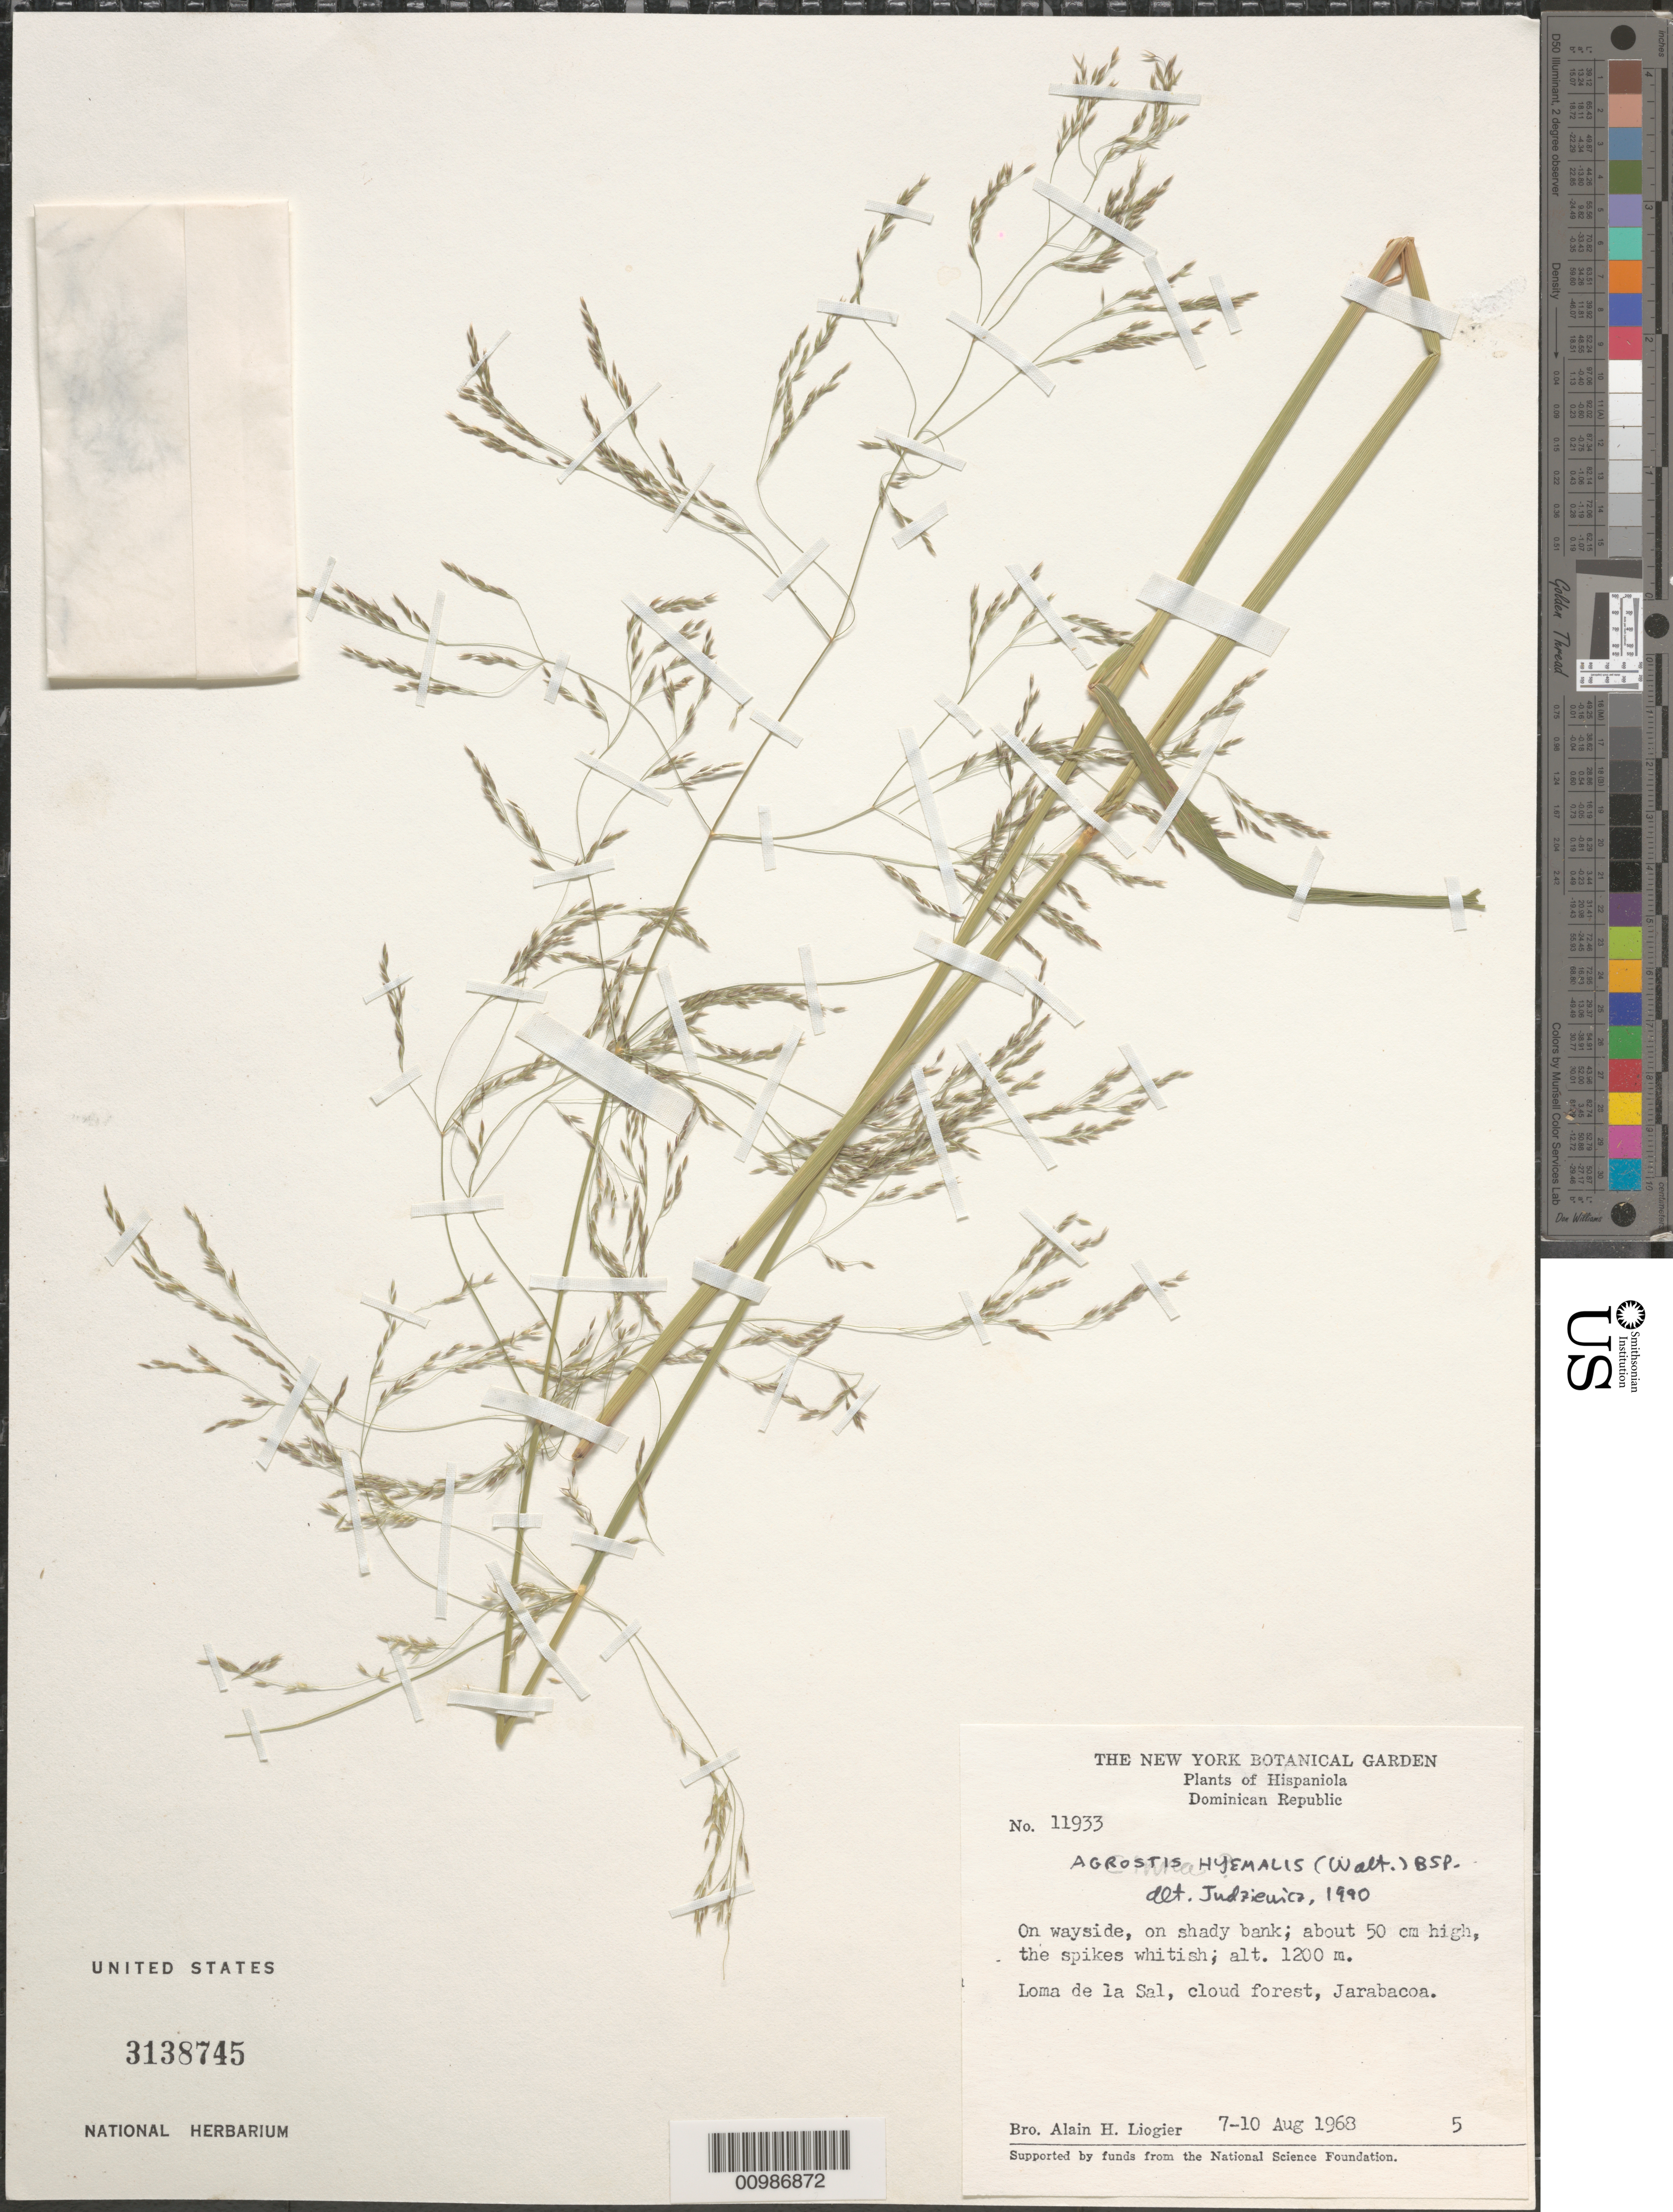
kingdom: Plantae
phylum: Tracheophyta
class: Liliopsida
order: Poales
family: Poaceae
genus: Agrostis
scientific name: Agrostis hyemalis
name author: (Walter) Britton et al.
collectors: A. H. Liogier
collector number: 11933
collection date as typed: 07 Aug 1968 to10 Aug 1968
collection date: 1968-08-07/1968-08-10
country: Dominican Republic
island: Hispaniola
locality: Loma de la Sal, Jarabacoa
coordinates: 0 N, 0 E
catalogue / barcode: US 3138745